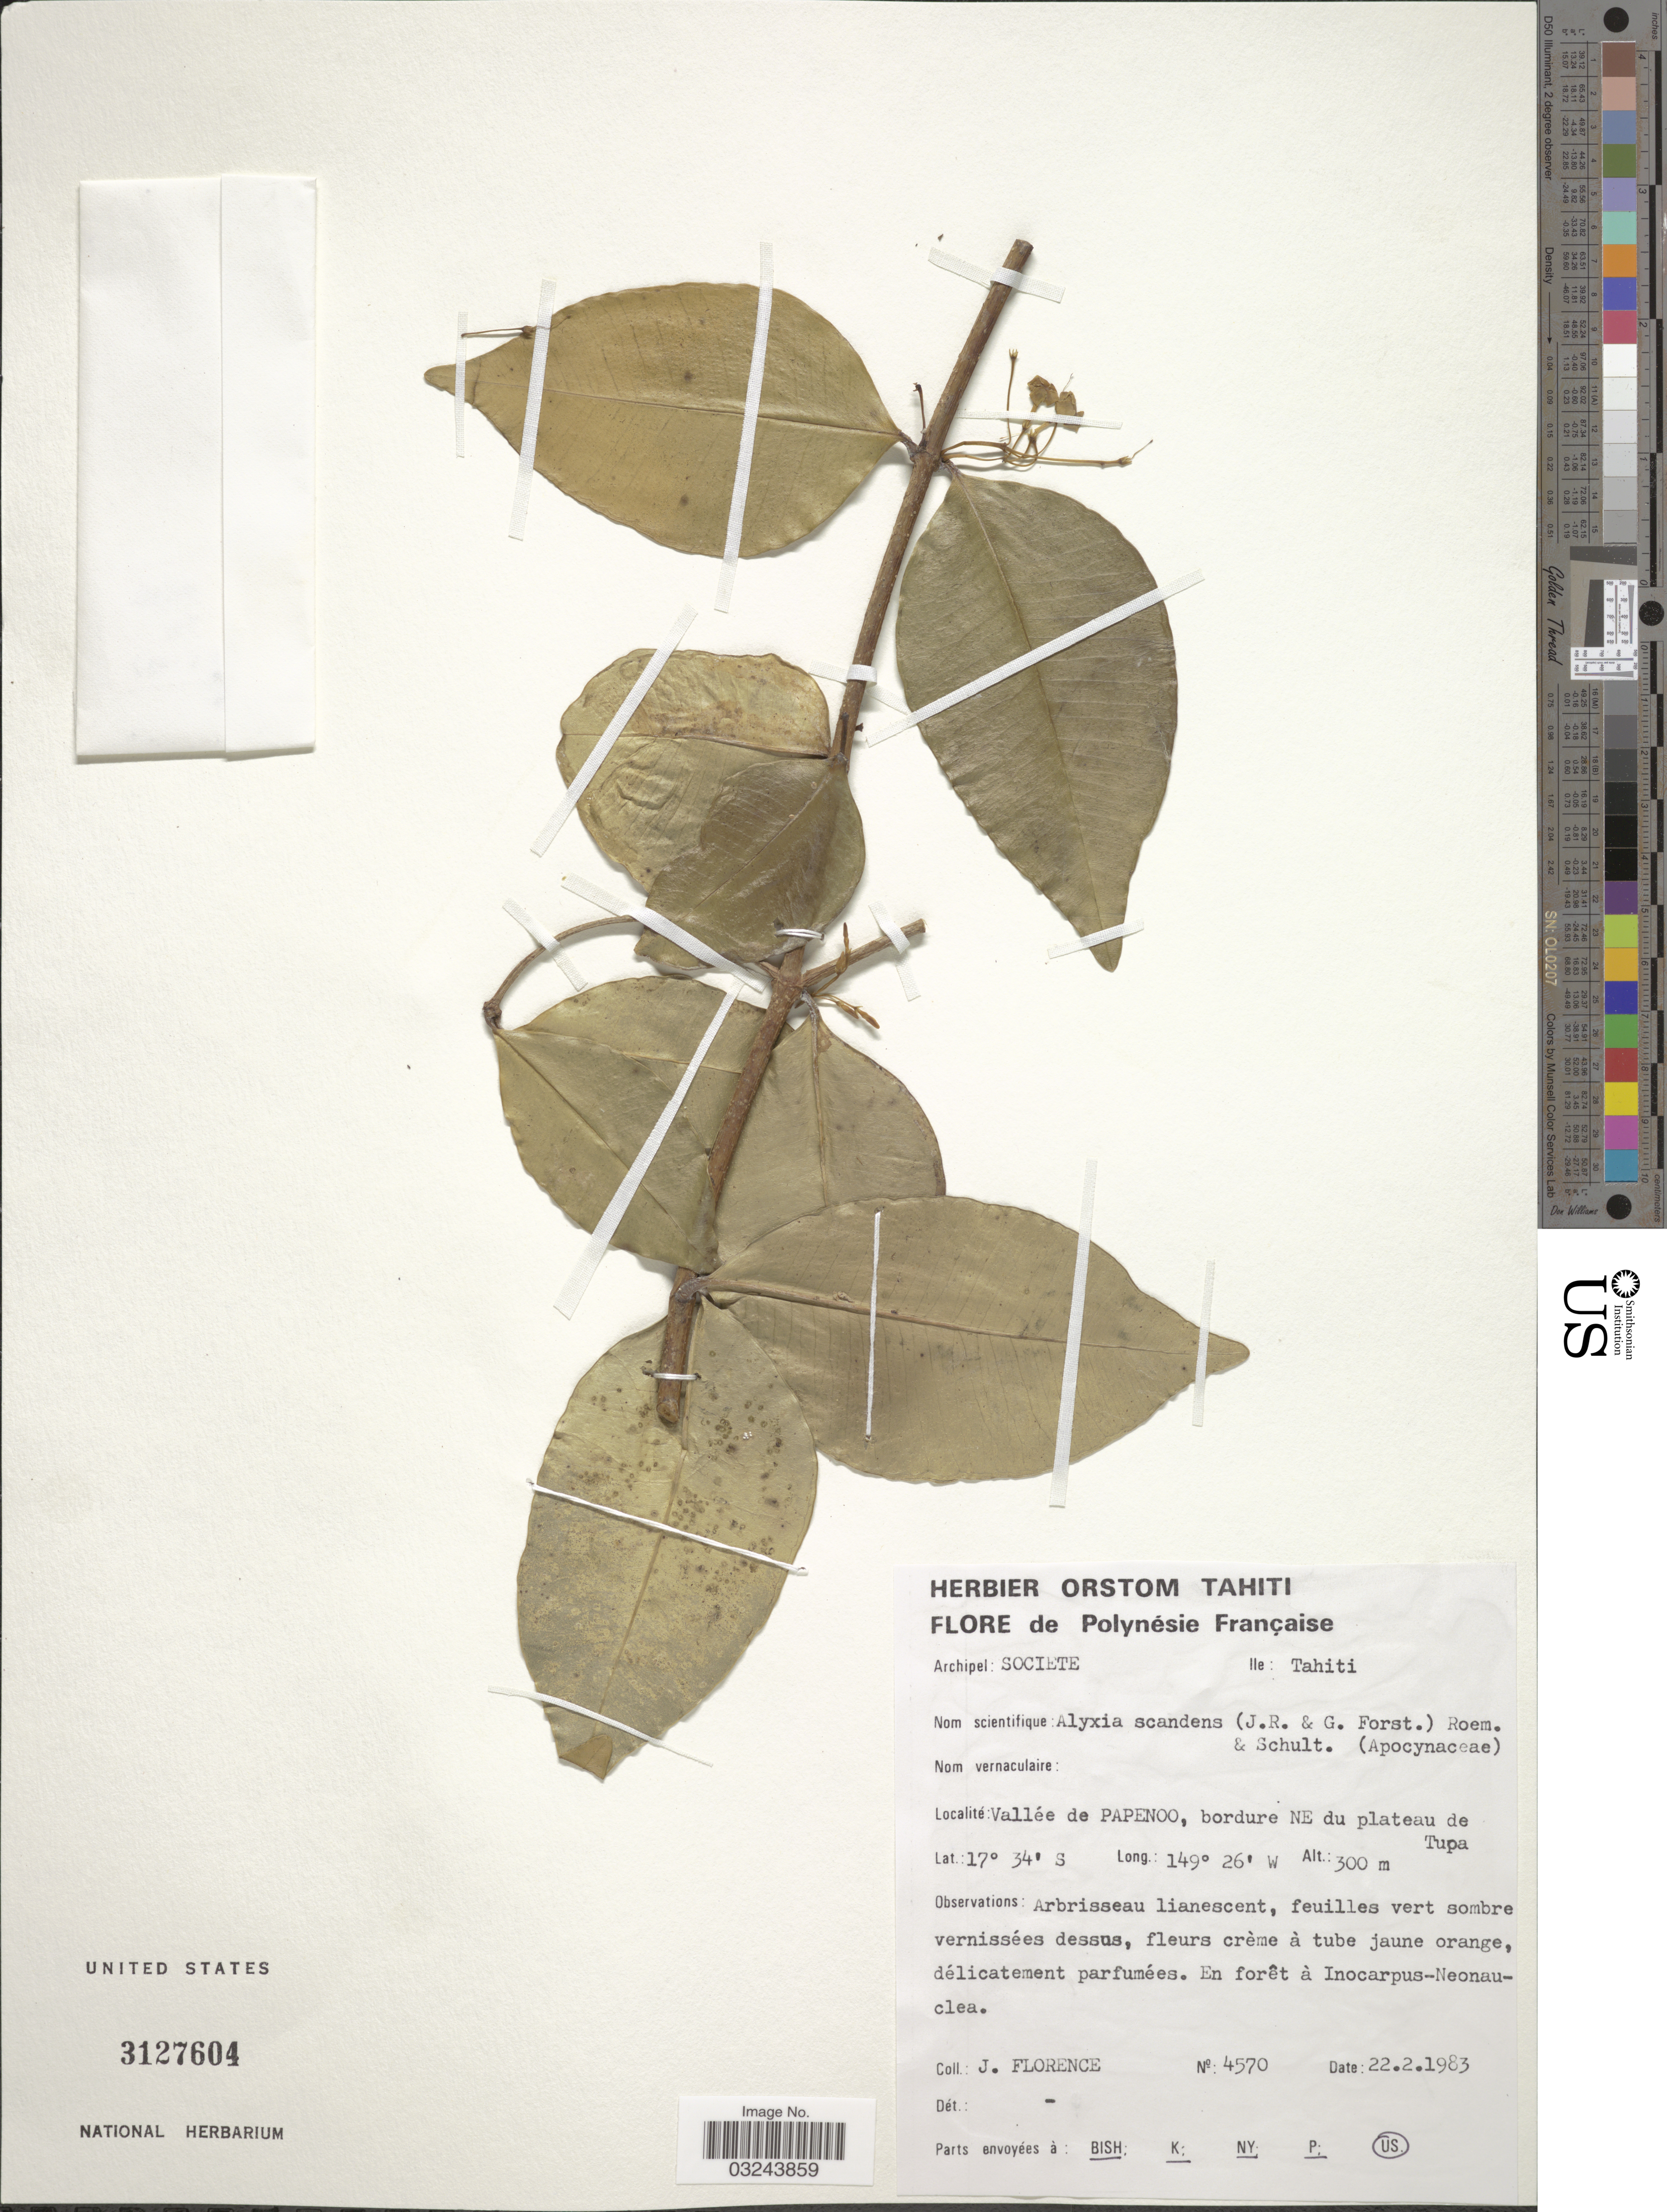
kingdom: Plantae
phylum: Tracheophyta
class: Magnoliopsida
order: Gentianales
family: Apocynaceae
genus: Alyxia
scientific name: Alyxia scandens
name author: (J.R. Forst. & G. Forst.) Roem. & Schult.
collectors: J. Florence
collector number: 4570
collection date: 1983-02-22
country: French Polynesia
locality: Polynésie Française. Archipel: Societe. Ile: Tahiti. Vallée de Papenoo, bordure NE du plateau de Tupa.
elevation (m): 300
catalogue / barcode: US 3127604